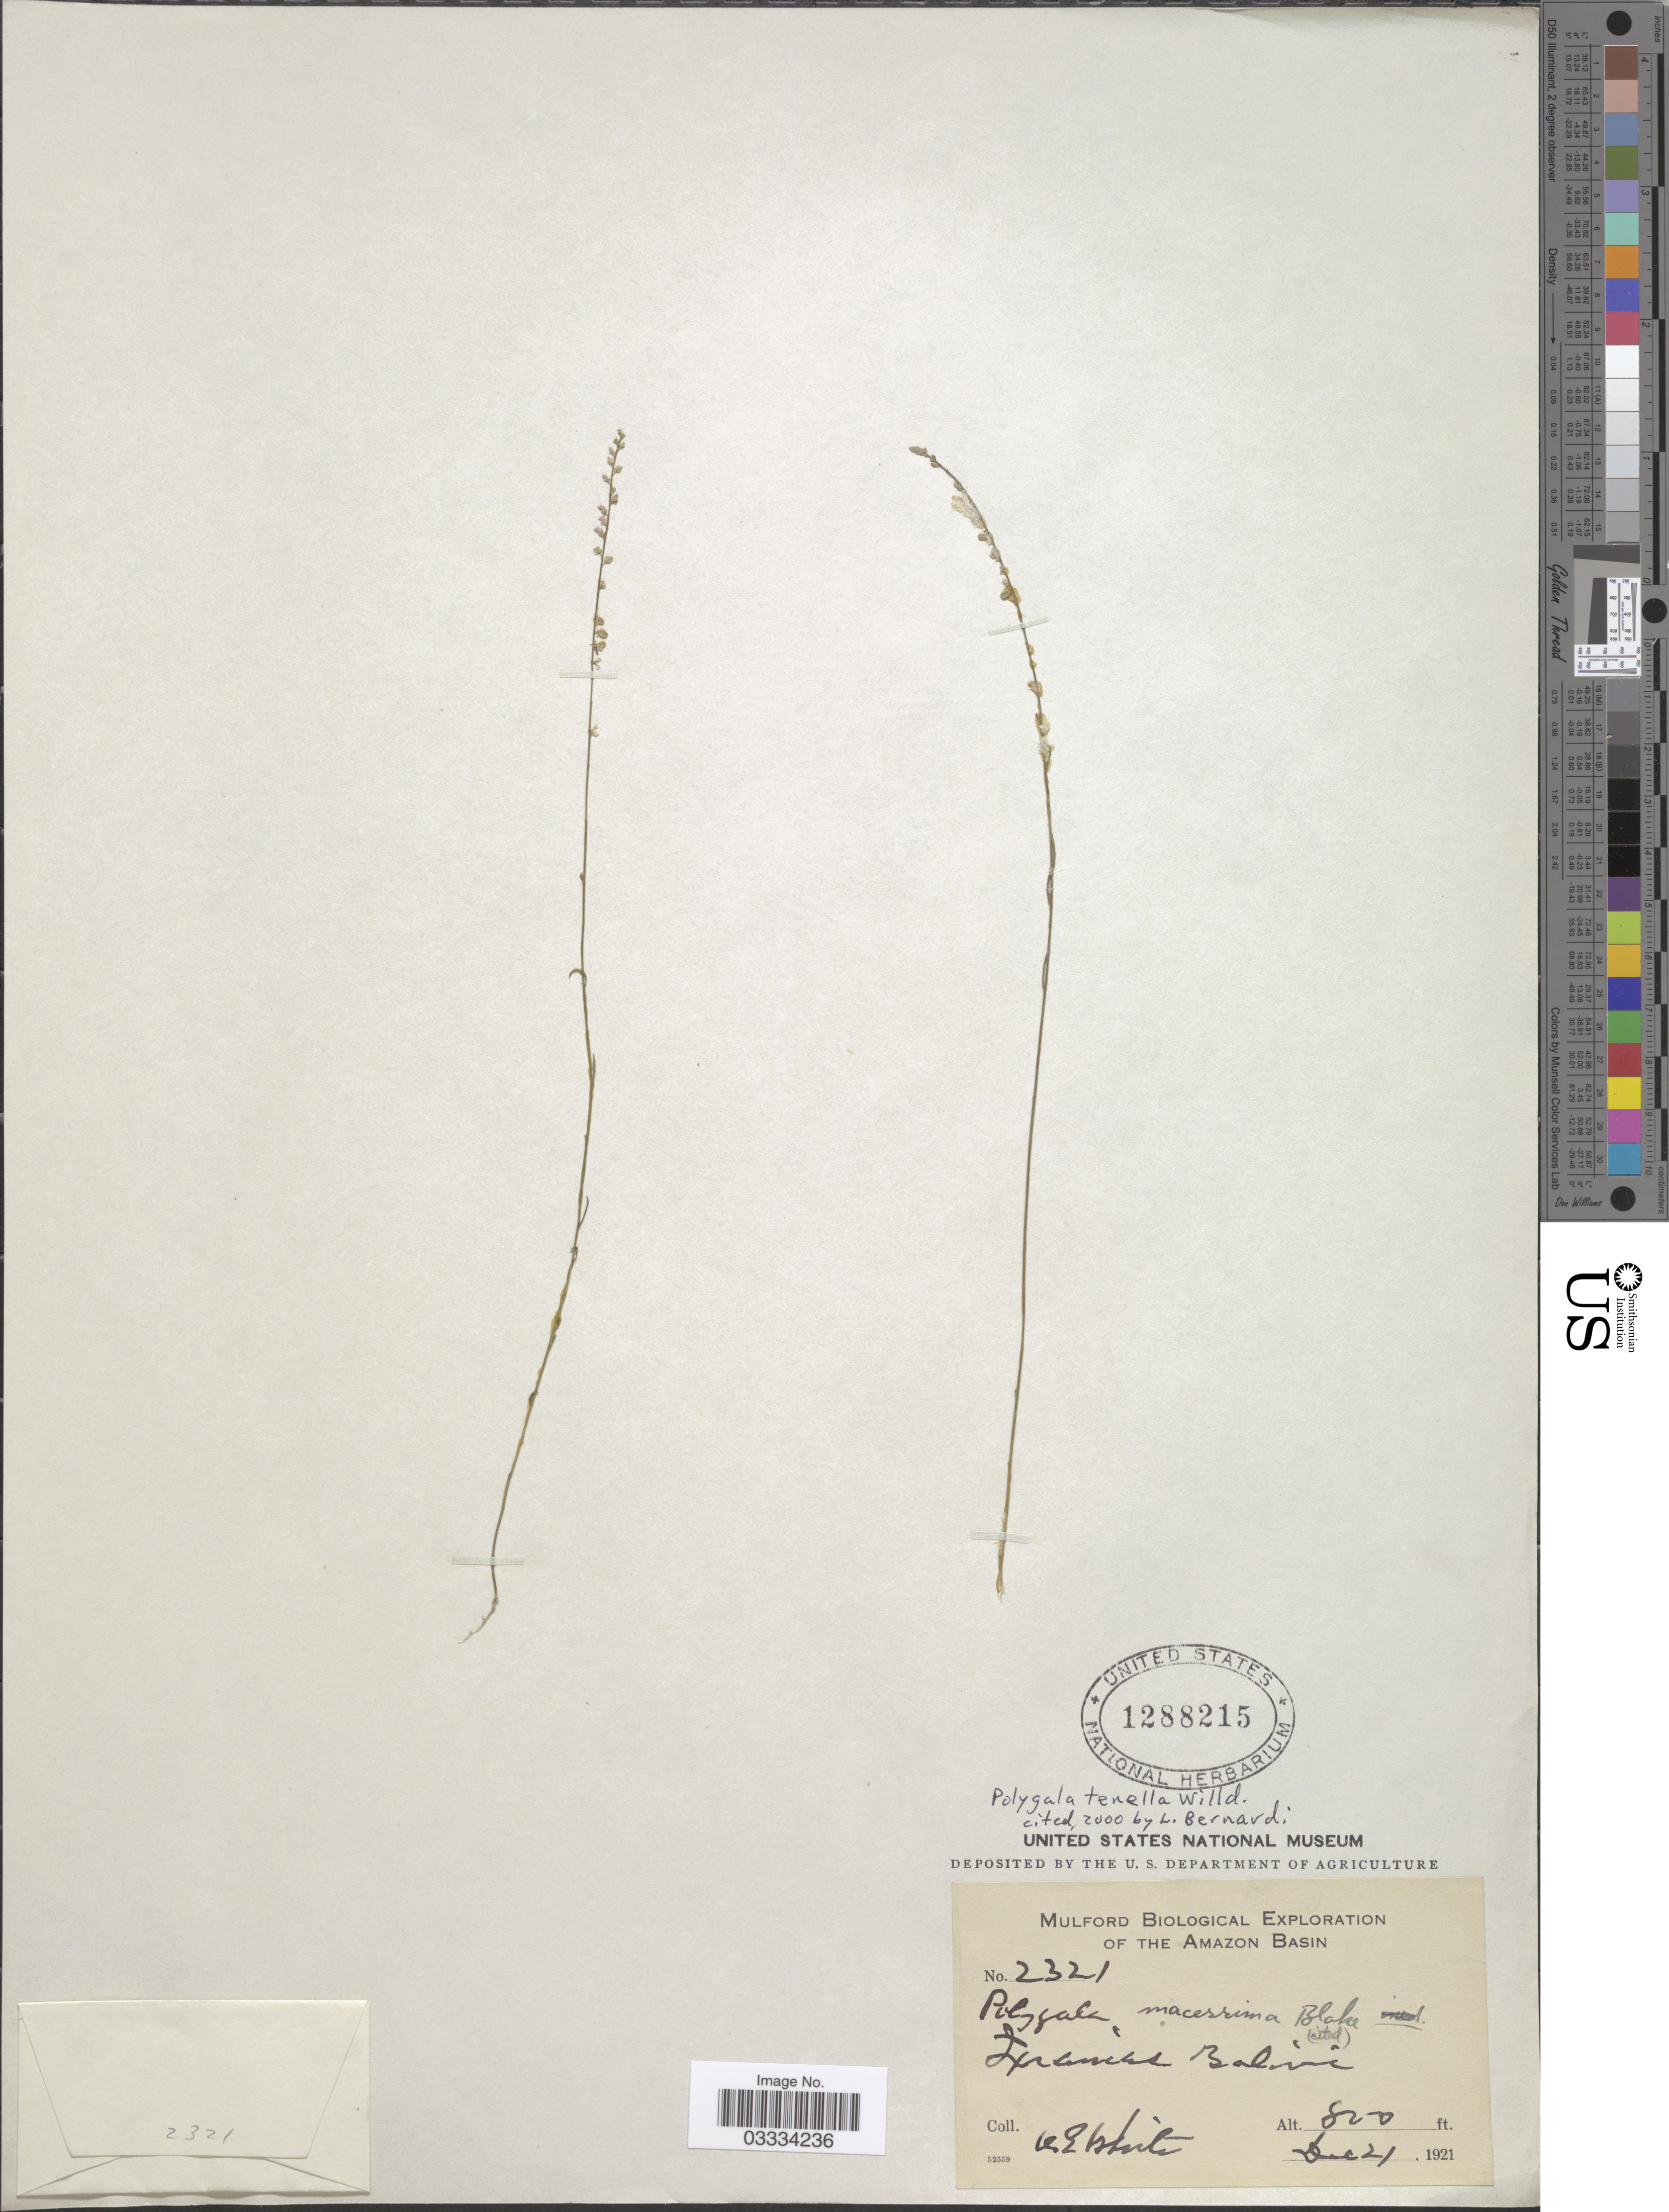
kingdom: Plantae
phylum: Tracheophyta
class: Magnoliopsida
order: Fabales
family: Polygalaceae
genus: Polygala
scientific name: Polygala tenella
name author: Willd.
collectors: O. E. White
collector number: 2321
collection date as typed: Dec. 21, 1921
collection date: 1921-12-21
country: Bolivia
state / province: La Paz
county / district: Iturralde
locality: Ixiamas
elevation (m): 244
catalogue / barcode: US 1288215